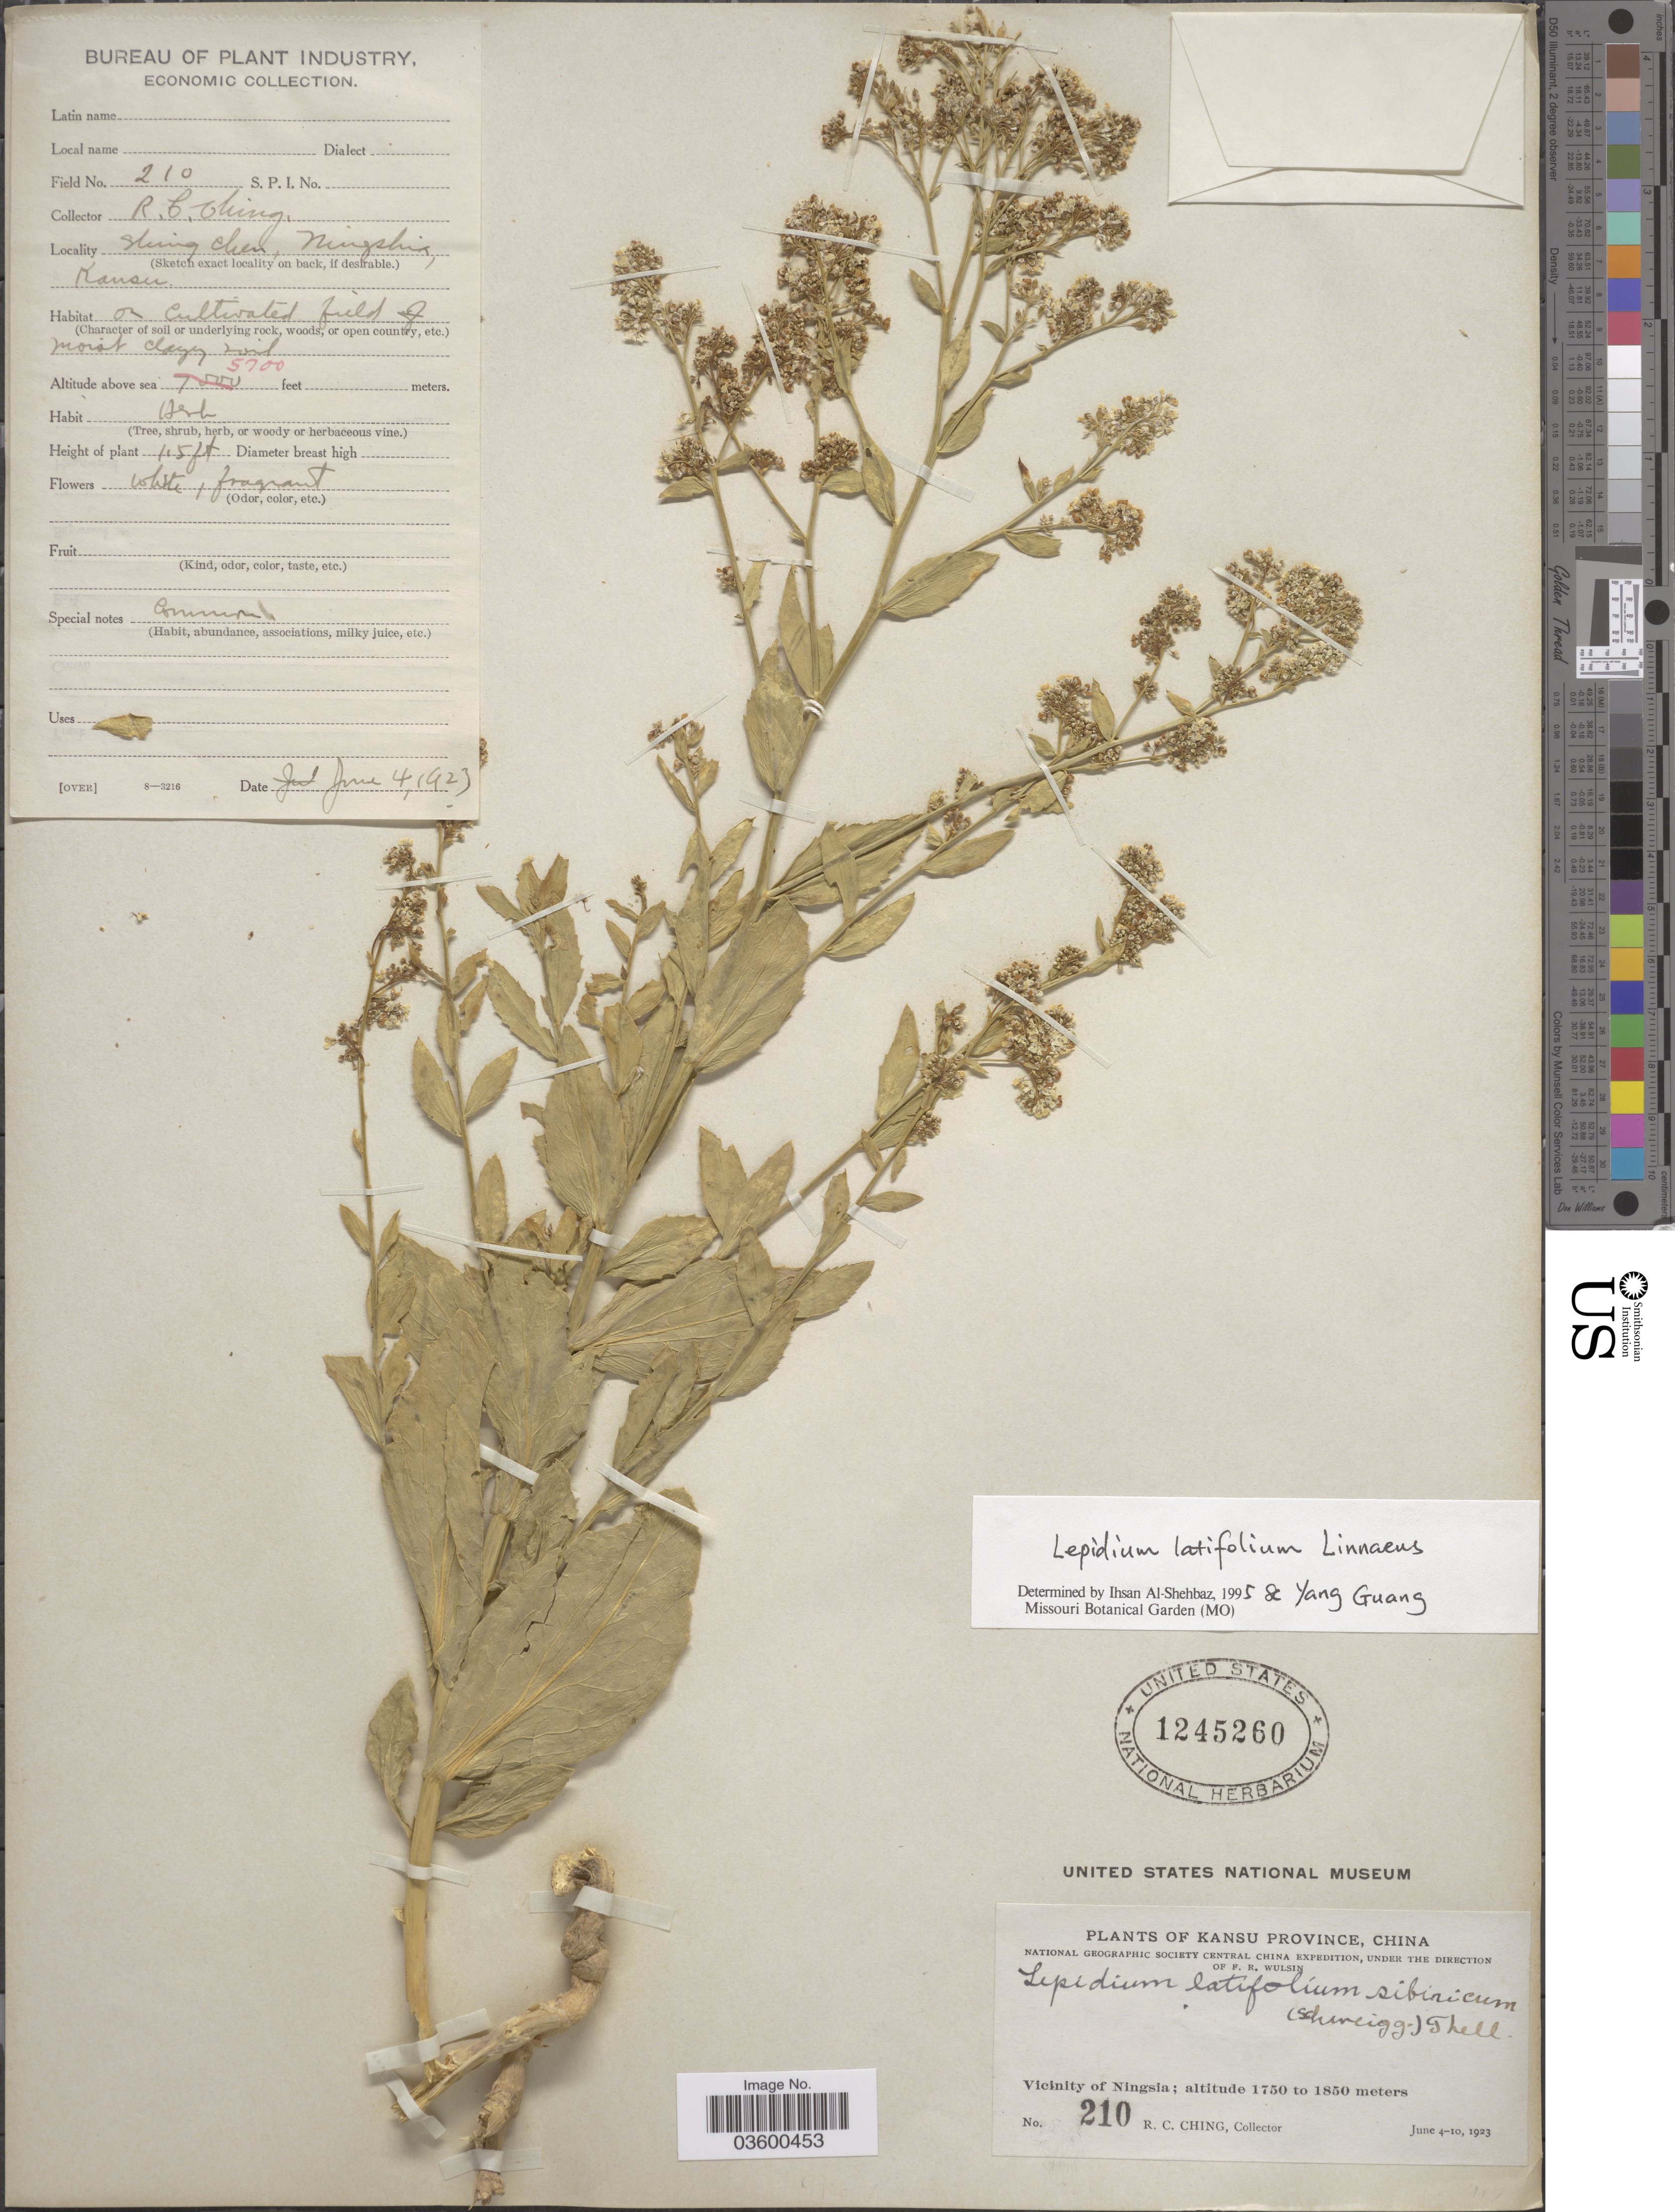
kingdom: Plantae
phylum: Tracheophyta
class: Magnoliopsida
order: Brassicales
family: Brassicaceae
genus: Lepidium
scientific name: Lepidium latifolium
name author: L.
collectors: R. C. Ching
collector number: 210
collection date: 1923-07-04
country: China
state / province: Gansu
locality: Shing Chen. Kansu Province. Vicinity of Ningsia.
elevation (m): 1737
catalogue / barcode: US 1245260